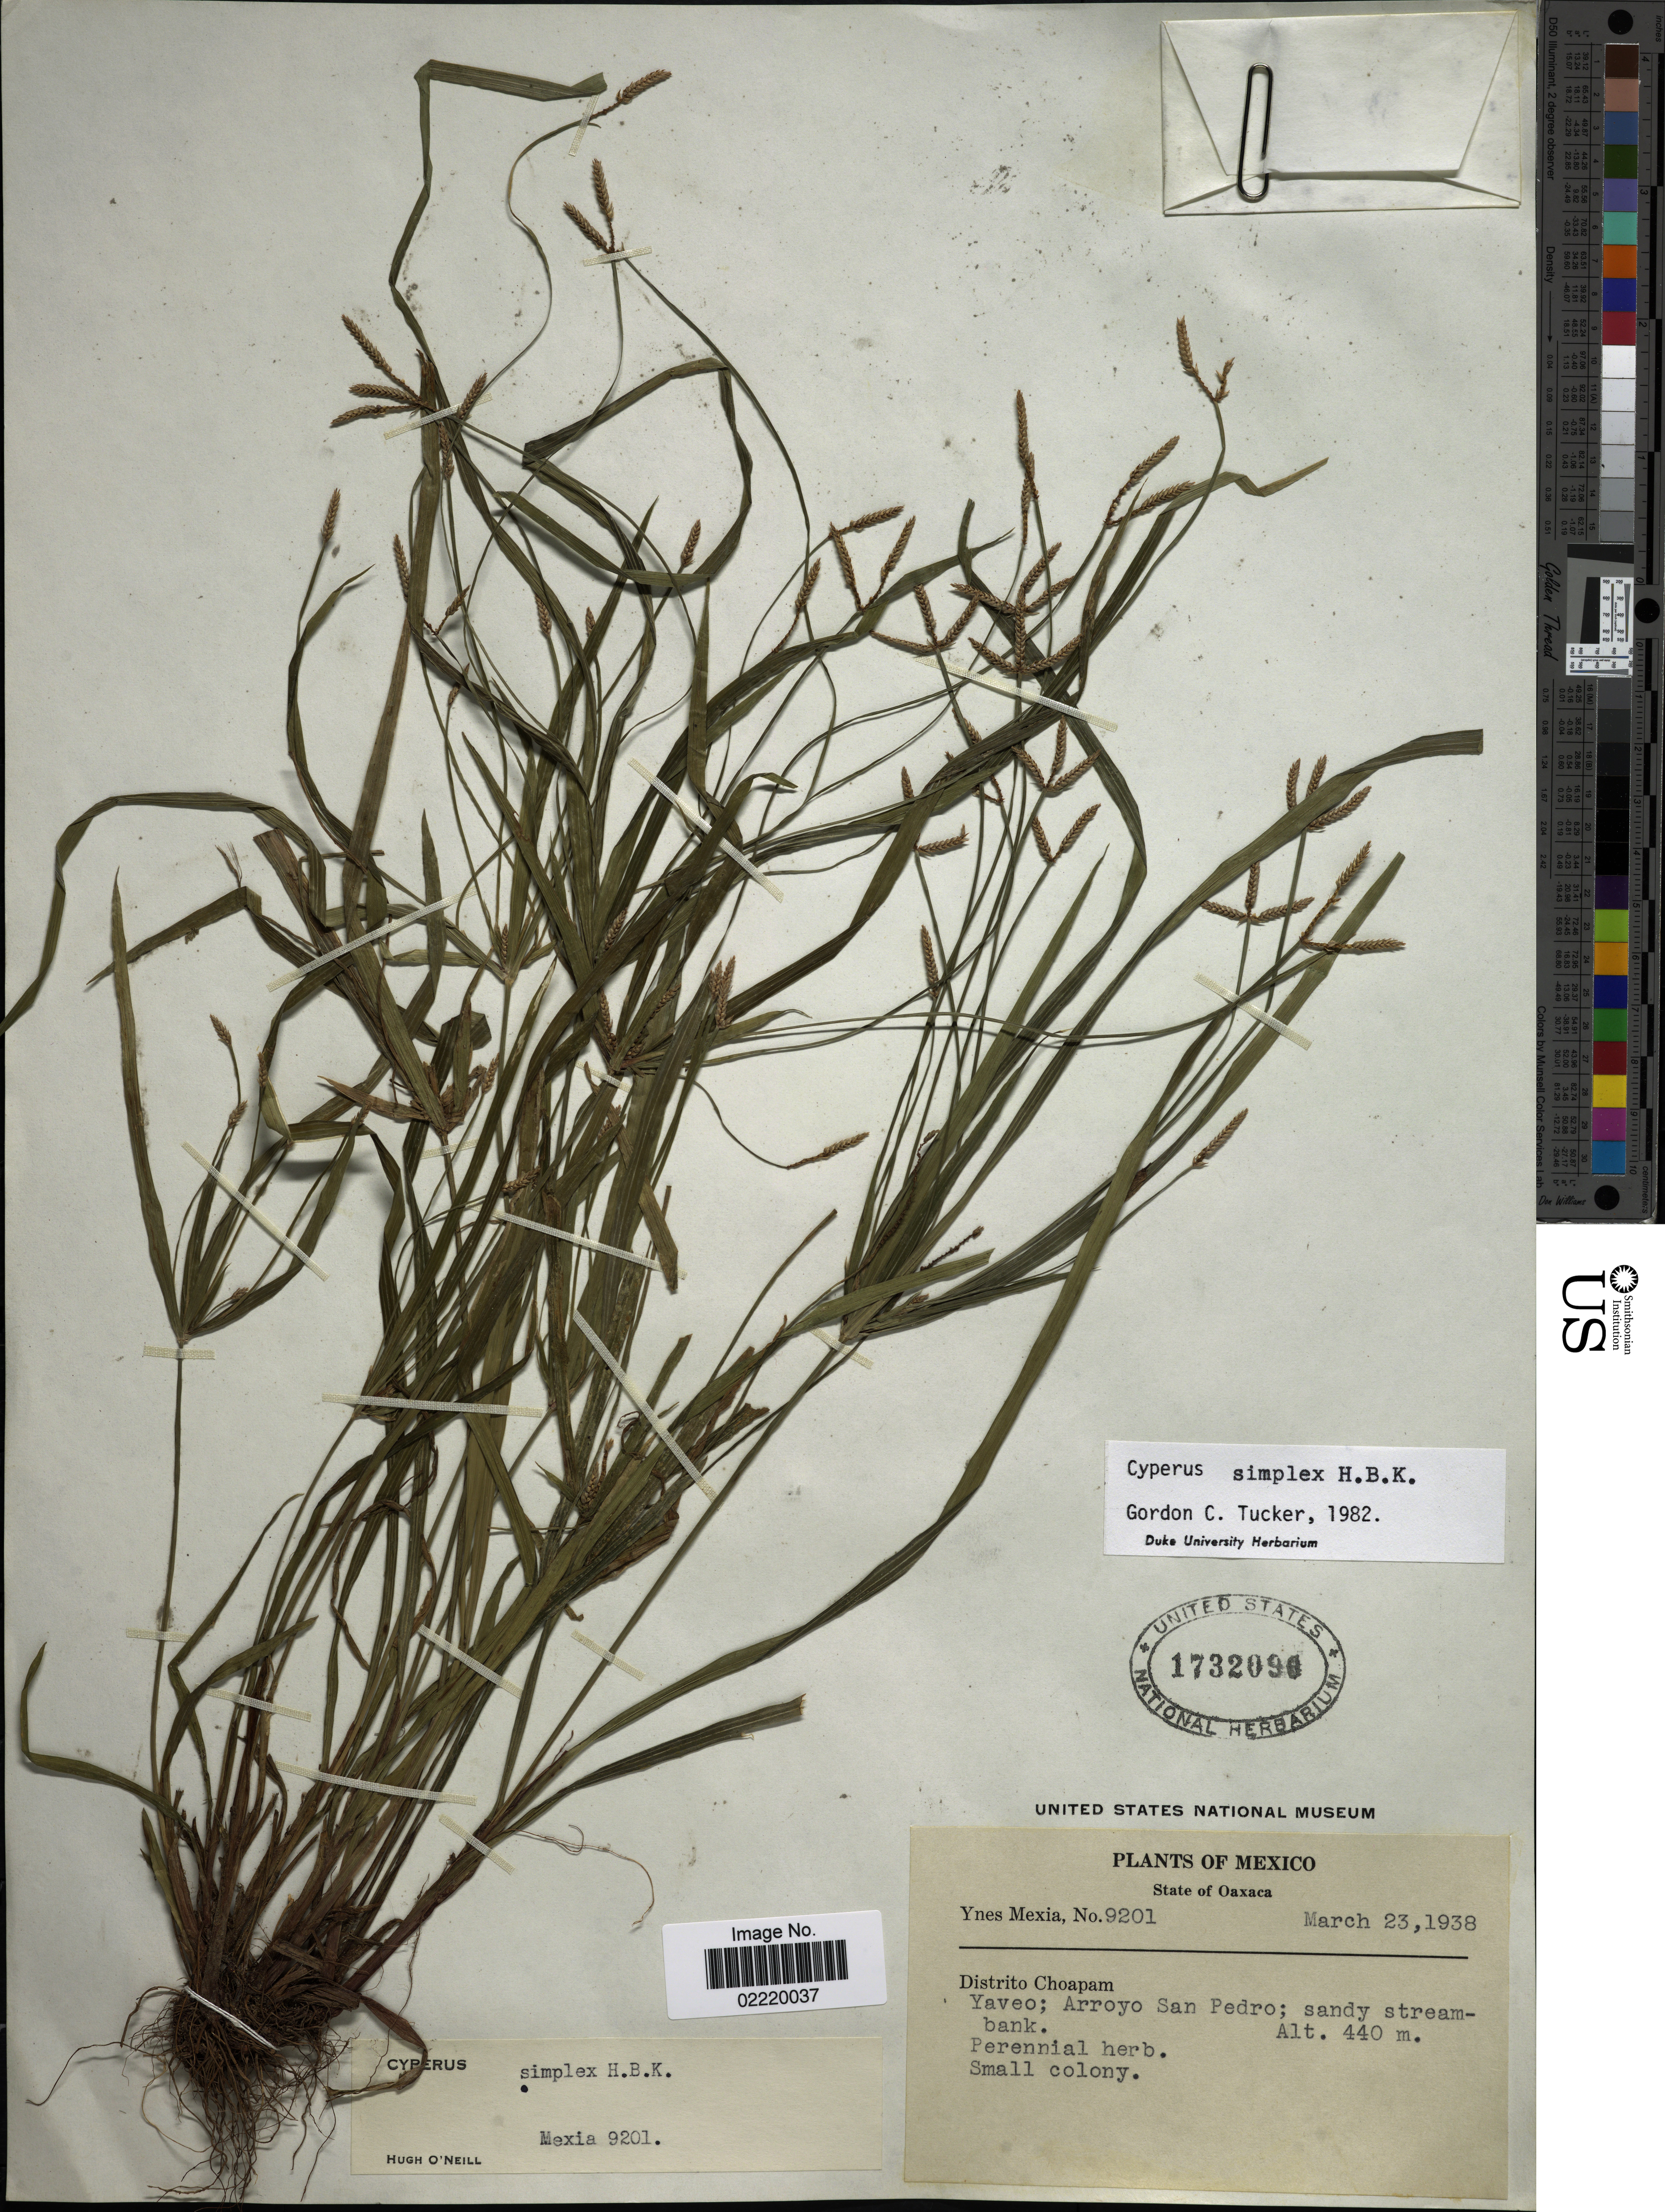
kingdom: Plantae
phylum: Tracheophyta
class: Liliopsida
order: Poales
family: Cyperaceae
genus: Cyperus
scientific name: Cyperus simplex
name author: Kunth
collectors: Y. Mexia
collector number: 9201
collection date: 1938-03-23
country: Mexico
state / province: Oaxaca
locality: Distrito Choapam, Yaveo; Arroyo San Pedro; sandy streambank.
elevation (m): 440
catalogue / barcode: US 1732090